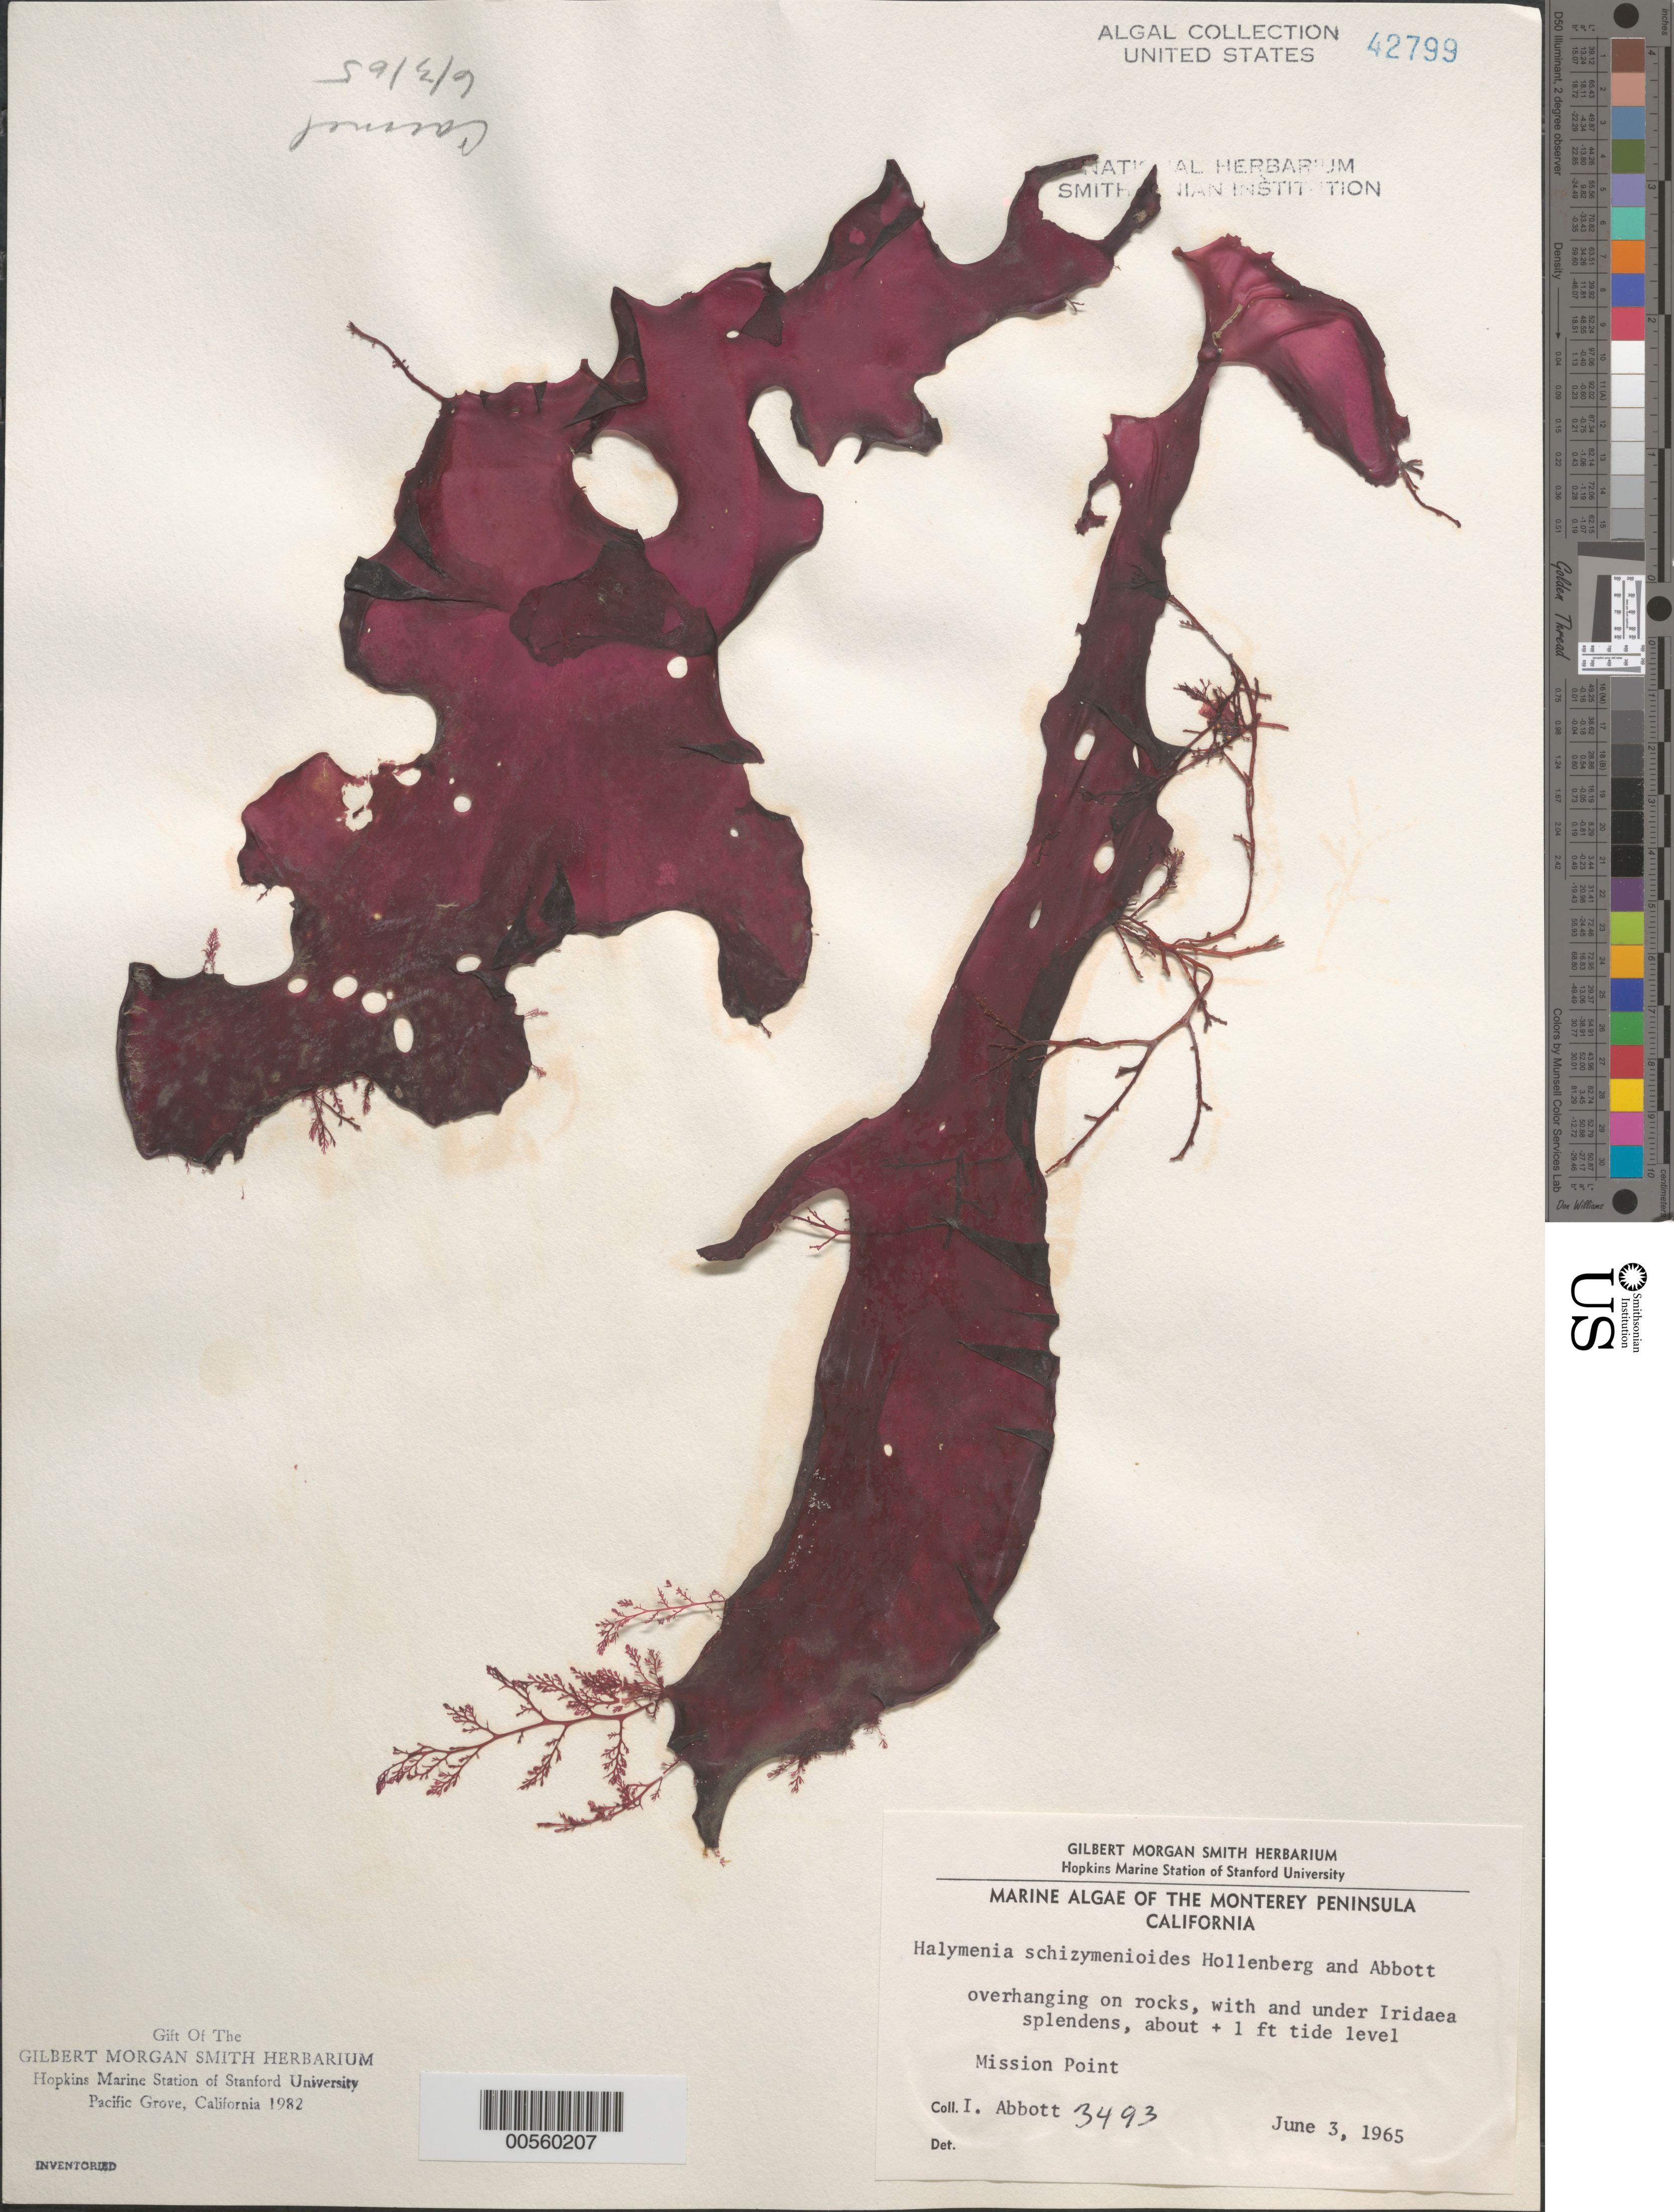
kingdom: Plantae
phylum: Rhodophyta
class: Florideophyceae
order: Halymeniales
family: Halymeniaceae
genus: Halymenia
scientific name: Halymenia schizymenioides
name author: Hollenb. & I.A. Abbott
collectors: I. A. Abbott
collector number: IAA 3493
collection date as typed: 03 Jun 1965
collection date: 1965-06-03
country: United States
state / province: California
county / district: Monterey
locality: Mission Point, Monterey Peninsula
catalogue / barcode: US 42799